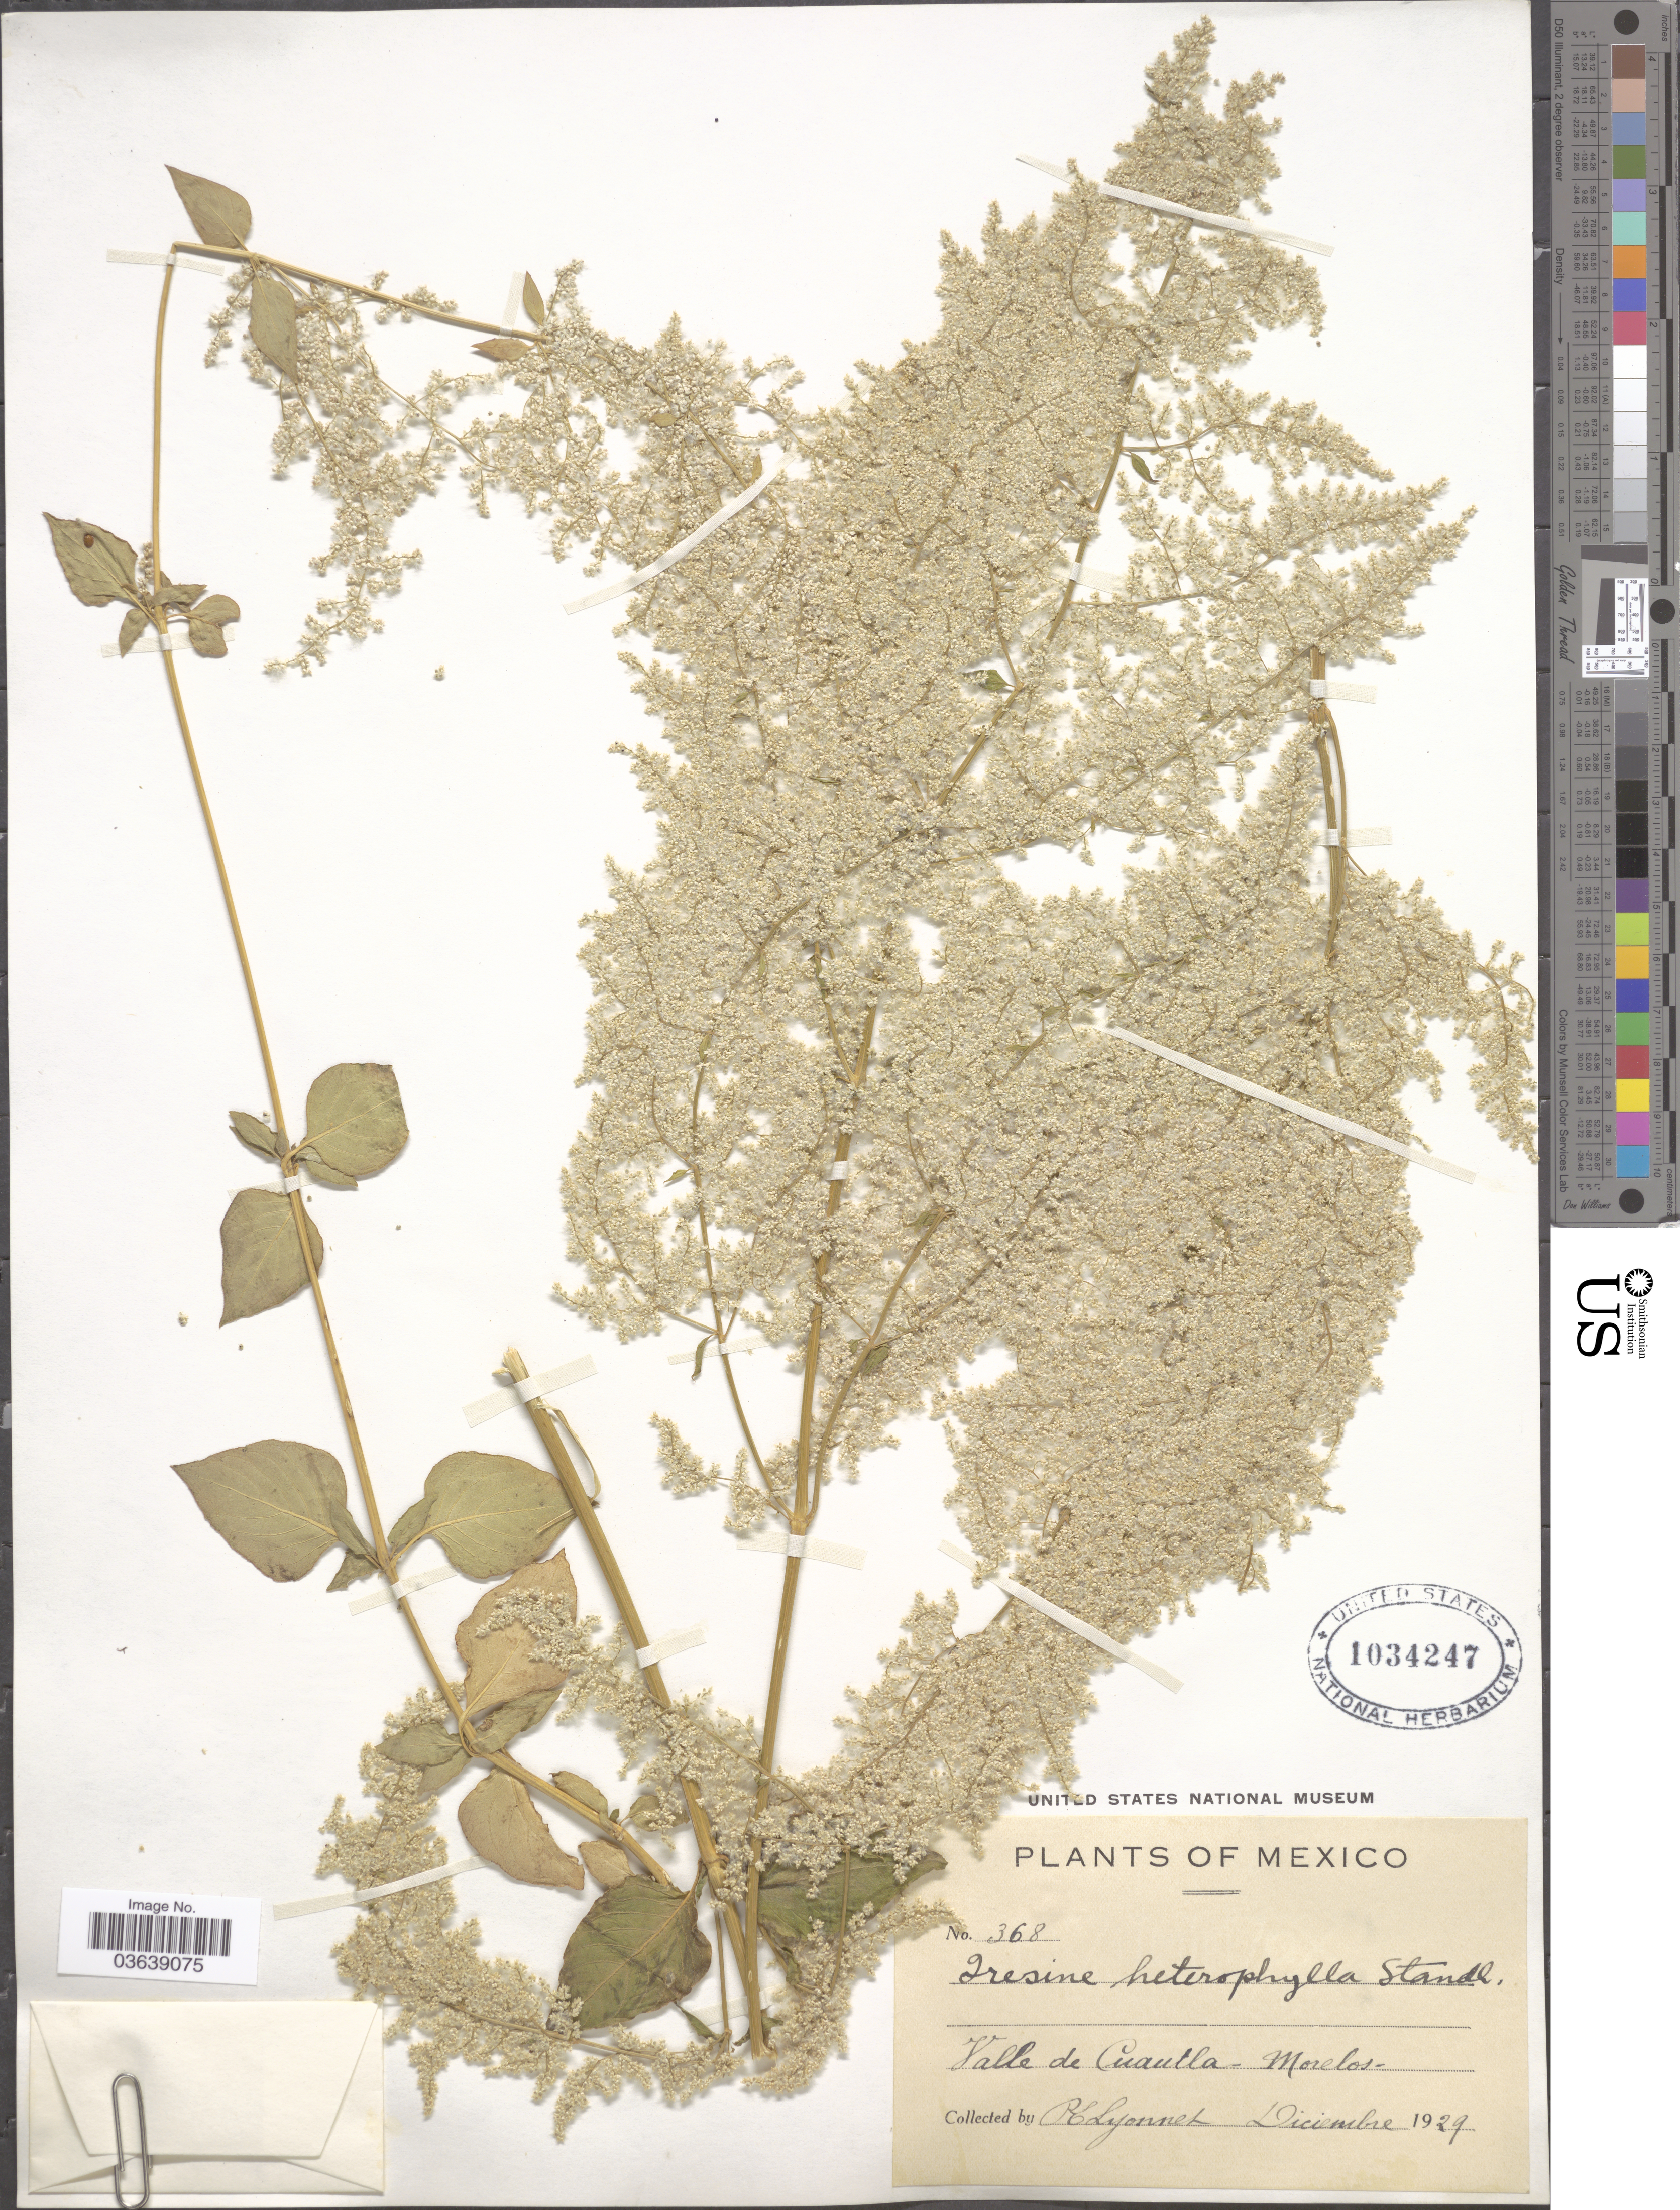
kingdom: Plantae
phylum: Tracheophyta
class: Magnoliopsida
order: Caryophyllales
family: Amaranthaceae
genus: Iresine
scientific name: Iresine heterophylla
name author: Standl.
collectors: P. Lyonnet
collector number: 368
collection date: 1929-12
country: Mexico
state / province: Morelos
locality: Valle de Cuautla.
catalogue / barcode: US 1034247